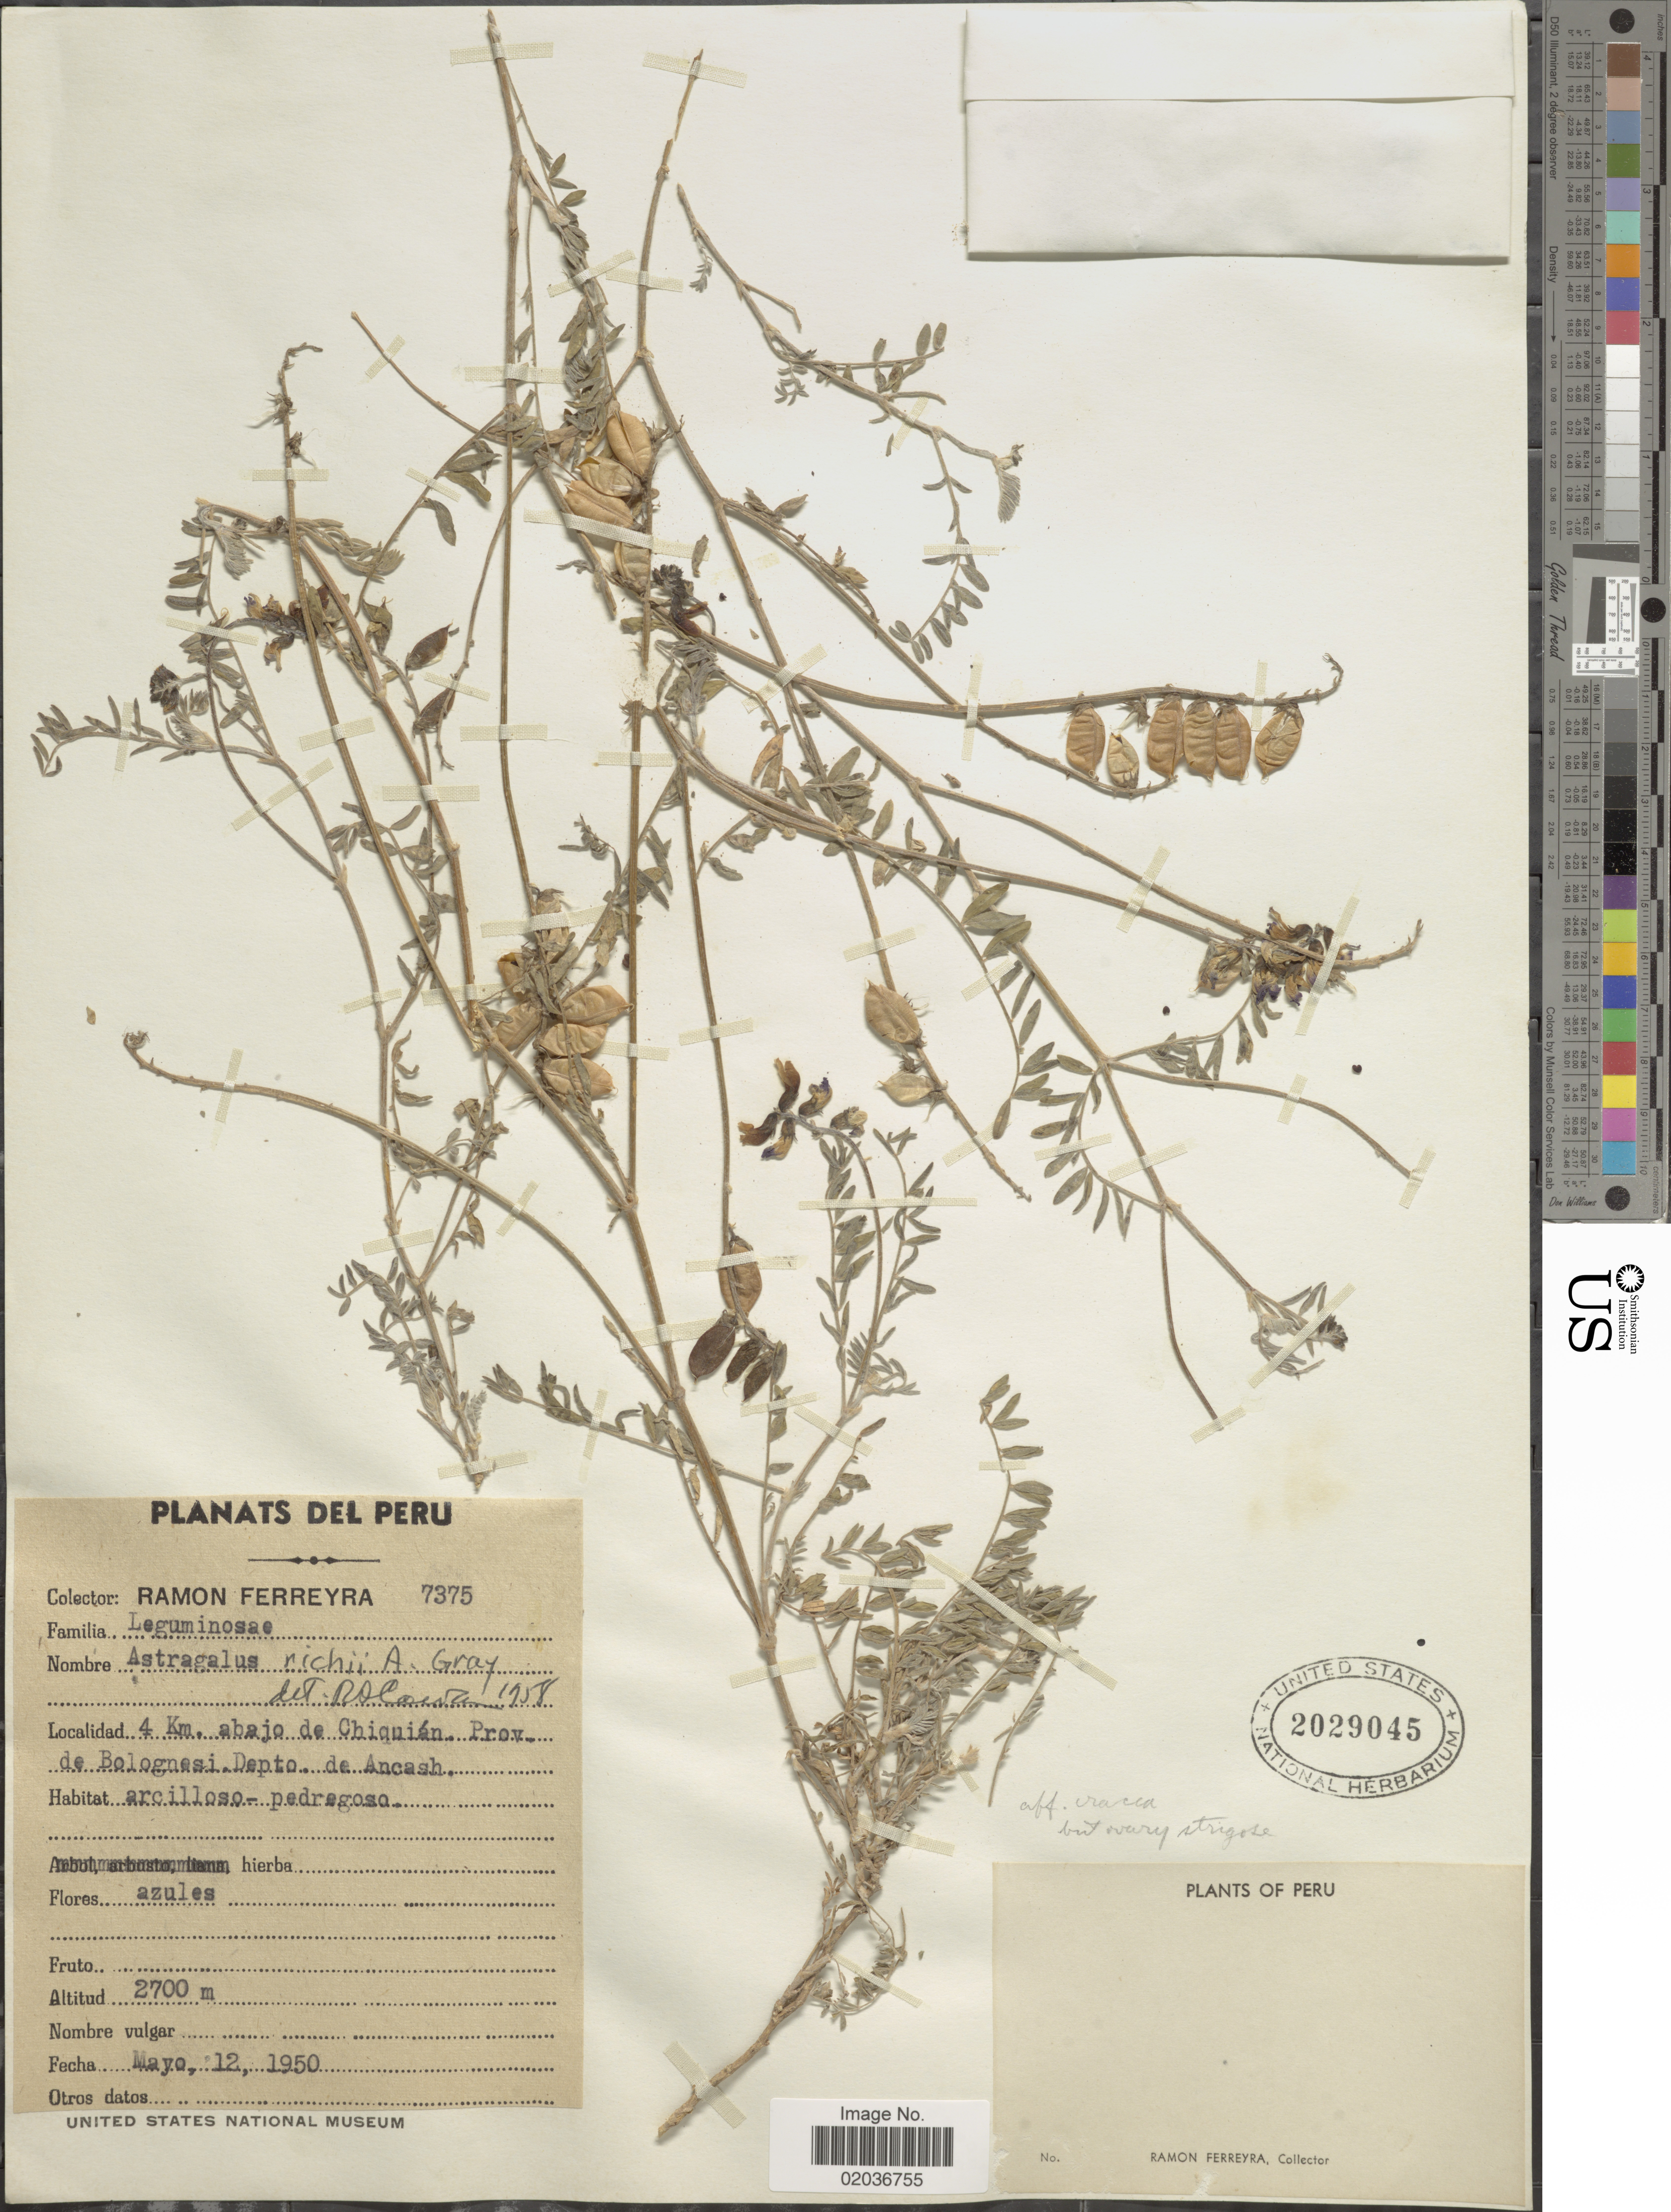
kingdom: Plantae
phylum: Tracheophyta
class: Magnoliopsida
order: Fabales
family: Fabaceae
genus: Astragalus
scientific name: Astragalus richii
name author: A. Gray in Wilkes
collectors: R. A. Ferreyra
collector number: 7375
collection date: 1950-05-12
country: Peru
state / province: Ancash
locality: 4 Km abajo de Chiquián, prov. de Bolognasi, Depto de Ancash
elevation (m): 2700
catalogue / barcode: US 2029045